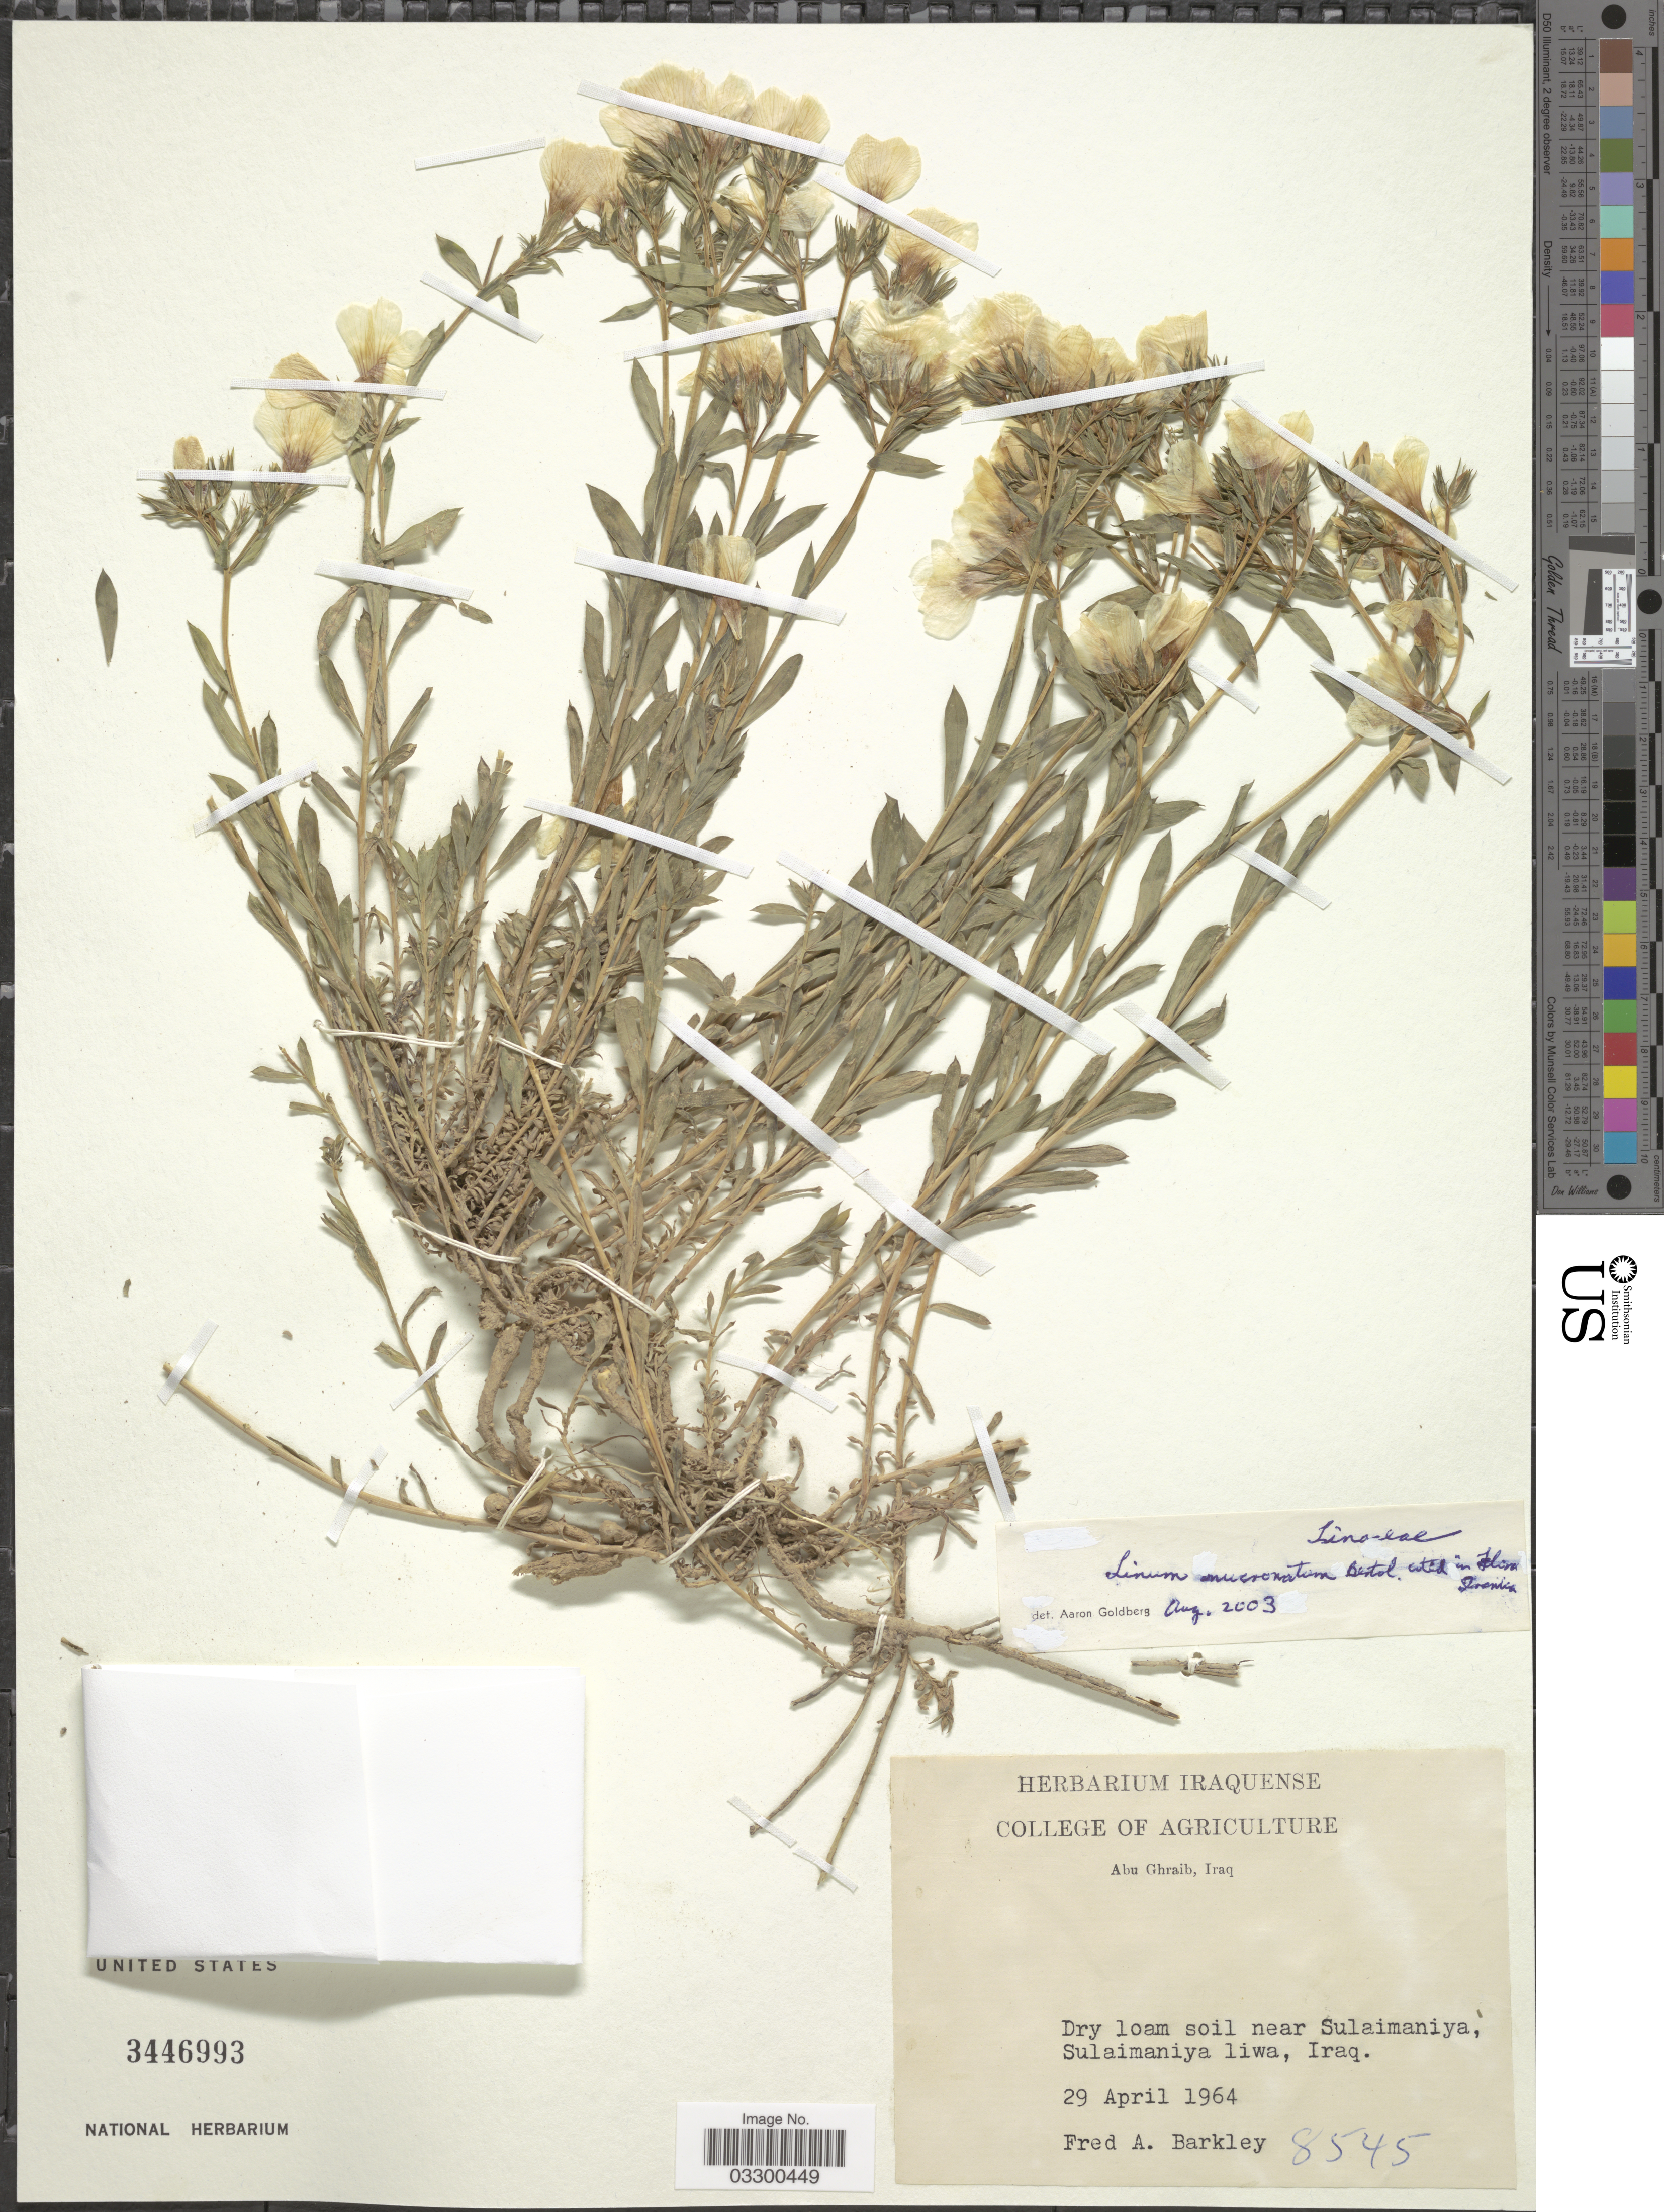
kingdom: Plantae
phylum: Tracheophyta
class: Magnoliopsida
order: Malpighiales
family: Linaceae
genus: Linum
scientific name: Linum mucronatum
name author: Bertol.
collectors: F. A. Barkley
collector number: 8545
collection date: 1964-04-29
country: Iraq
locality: Dry loam soil near Sulaimaniya, Sulaimaniya liwa.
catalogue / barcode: US 3446993